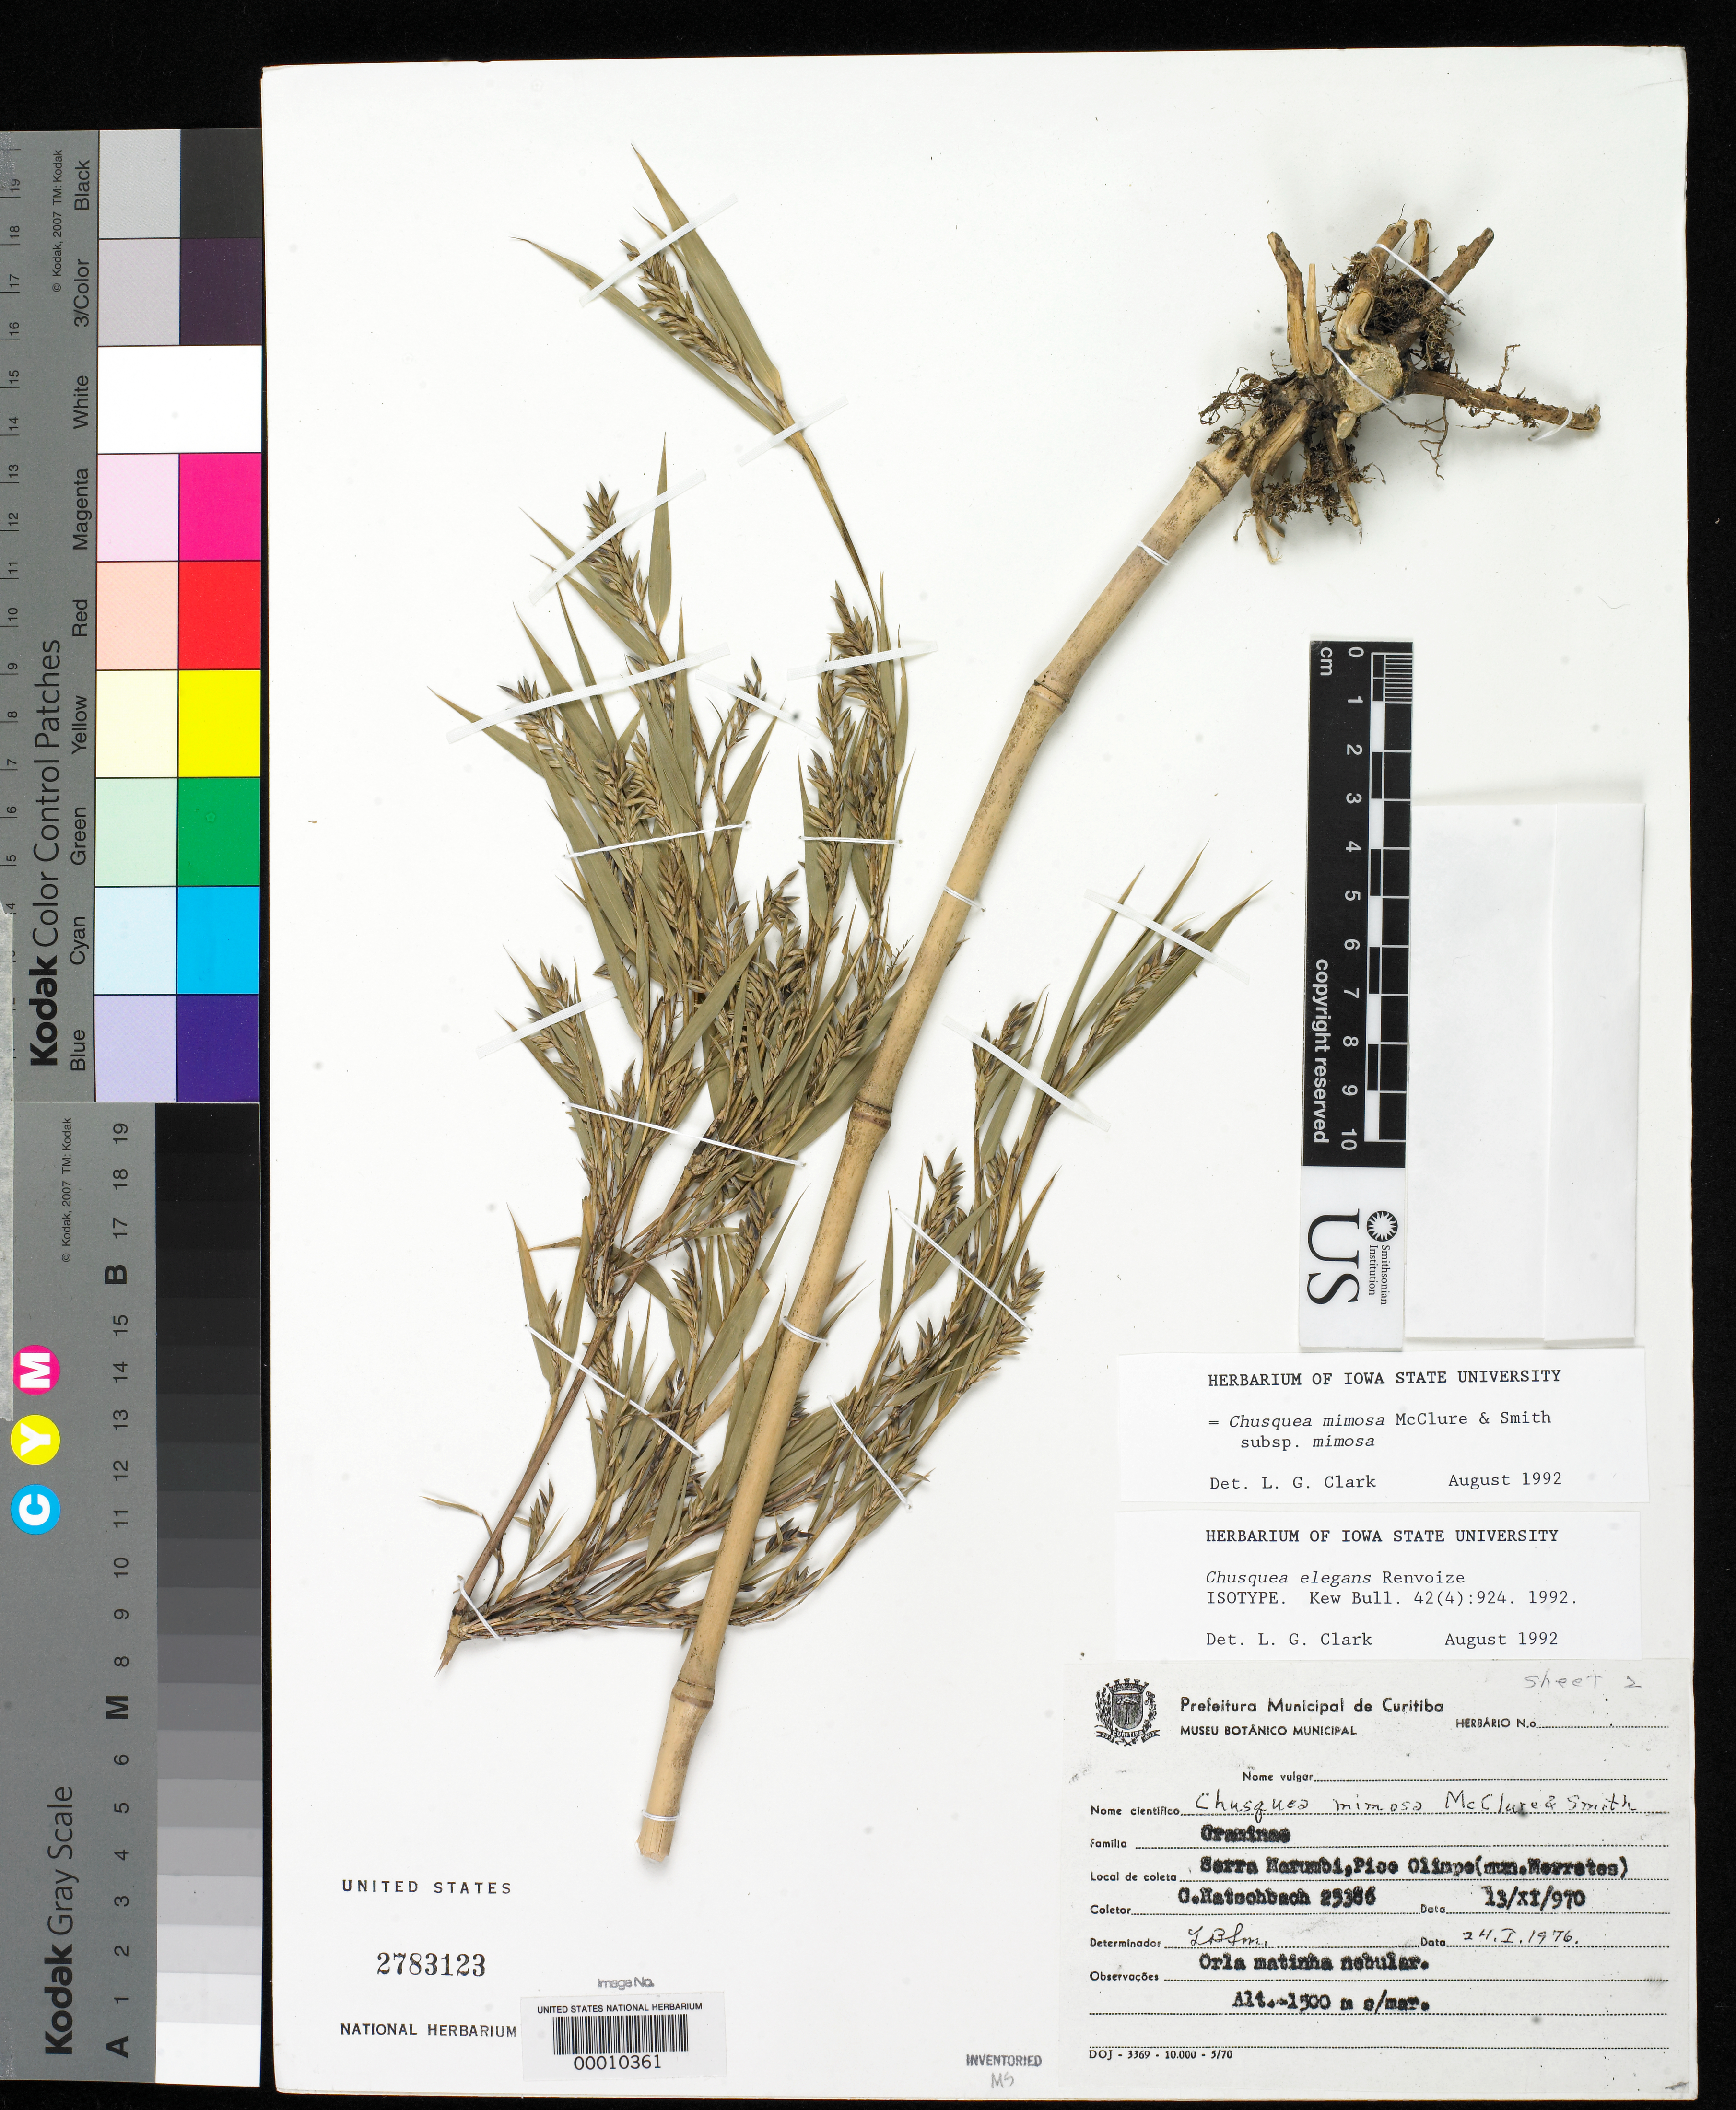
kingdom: Plantae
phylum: Tracheophyta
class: Liliopsida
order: Poales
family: Poaceae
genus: Chusquea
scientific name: Chusquea elegans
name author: Renvoize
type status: Isotype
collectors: G. Hatschbach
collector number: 25386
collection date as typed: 13 Nov 1970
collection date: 1970-11-13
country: Brazil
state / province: Paraná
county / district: Morretes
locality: Serra Marumbi, Pico Olimpo.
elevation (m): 1500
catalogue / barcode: US 2783123